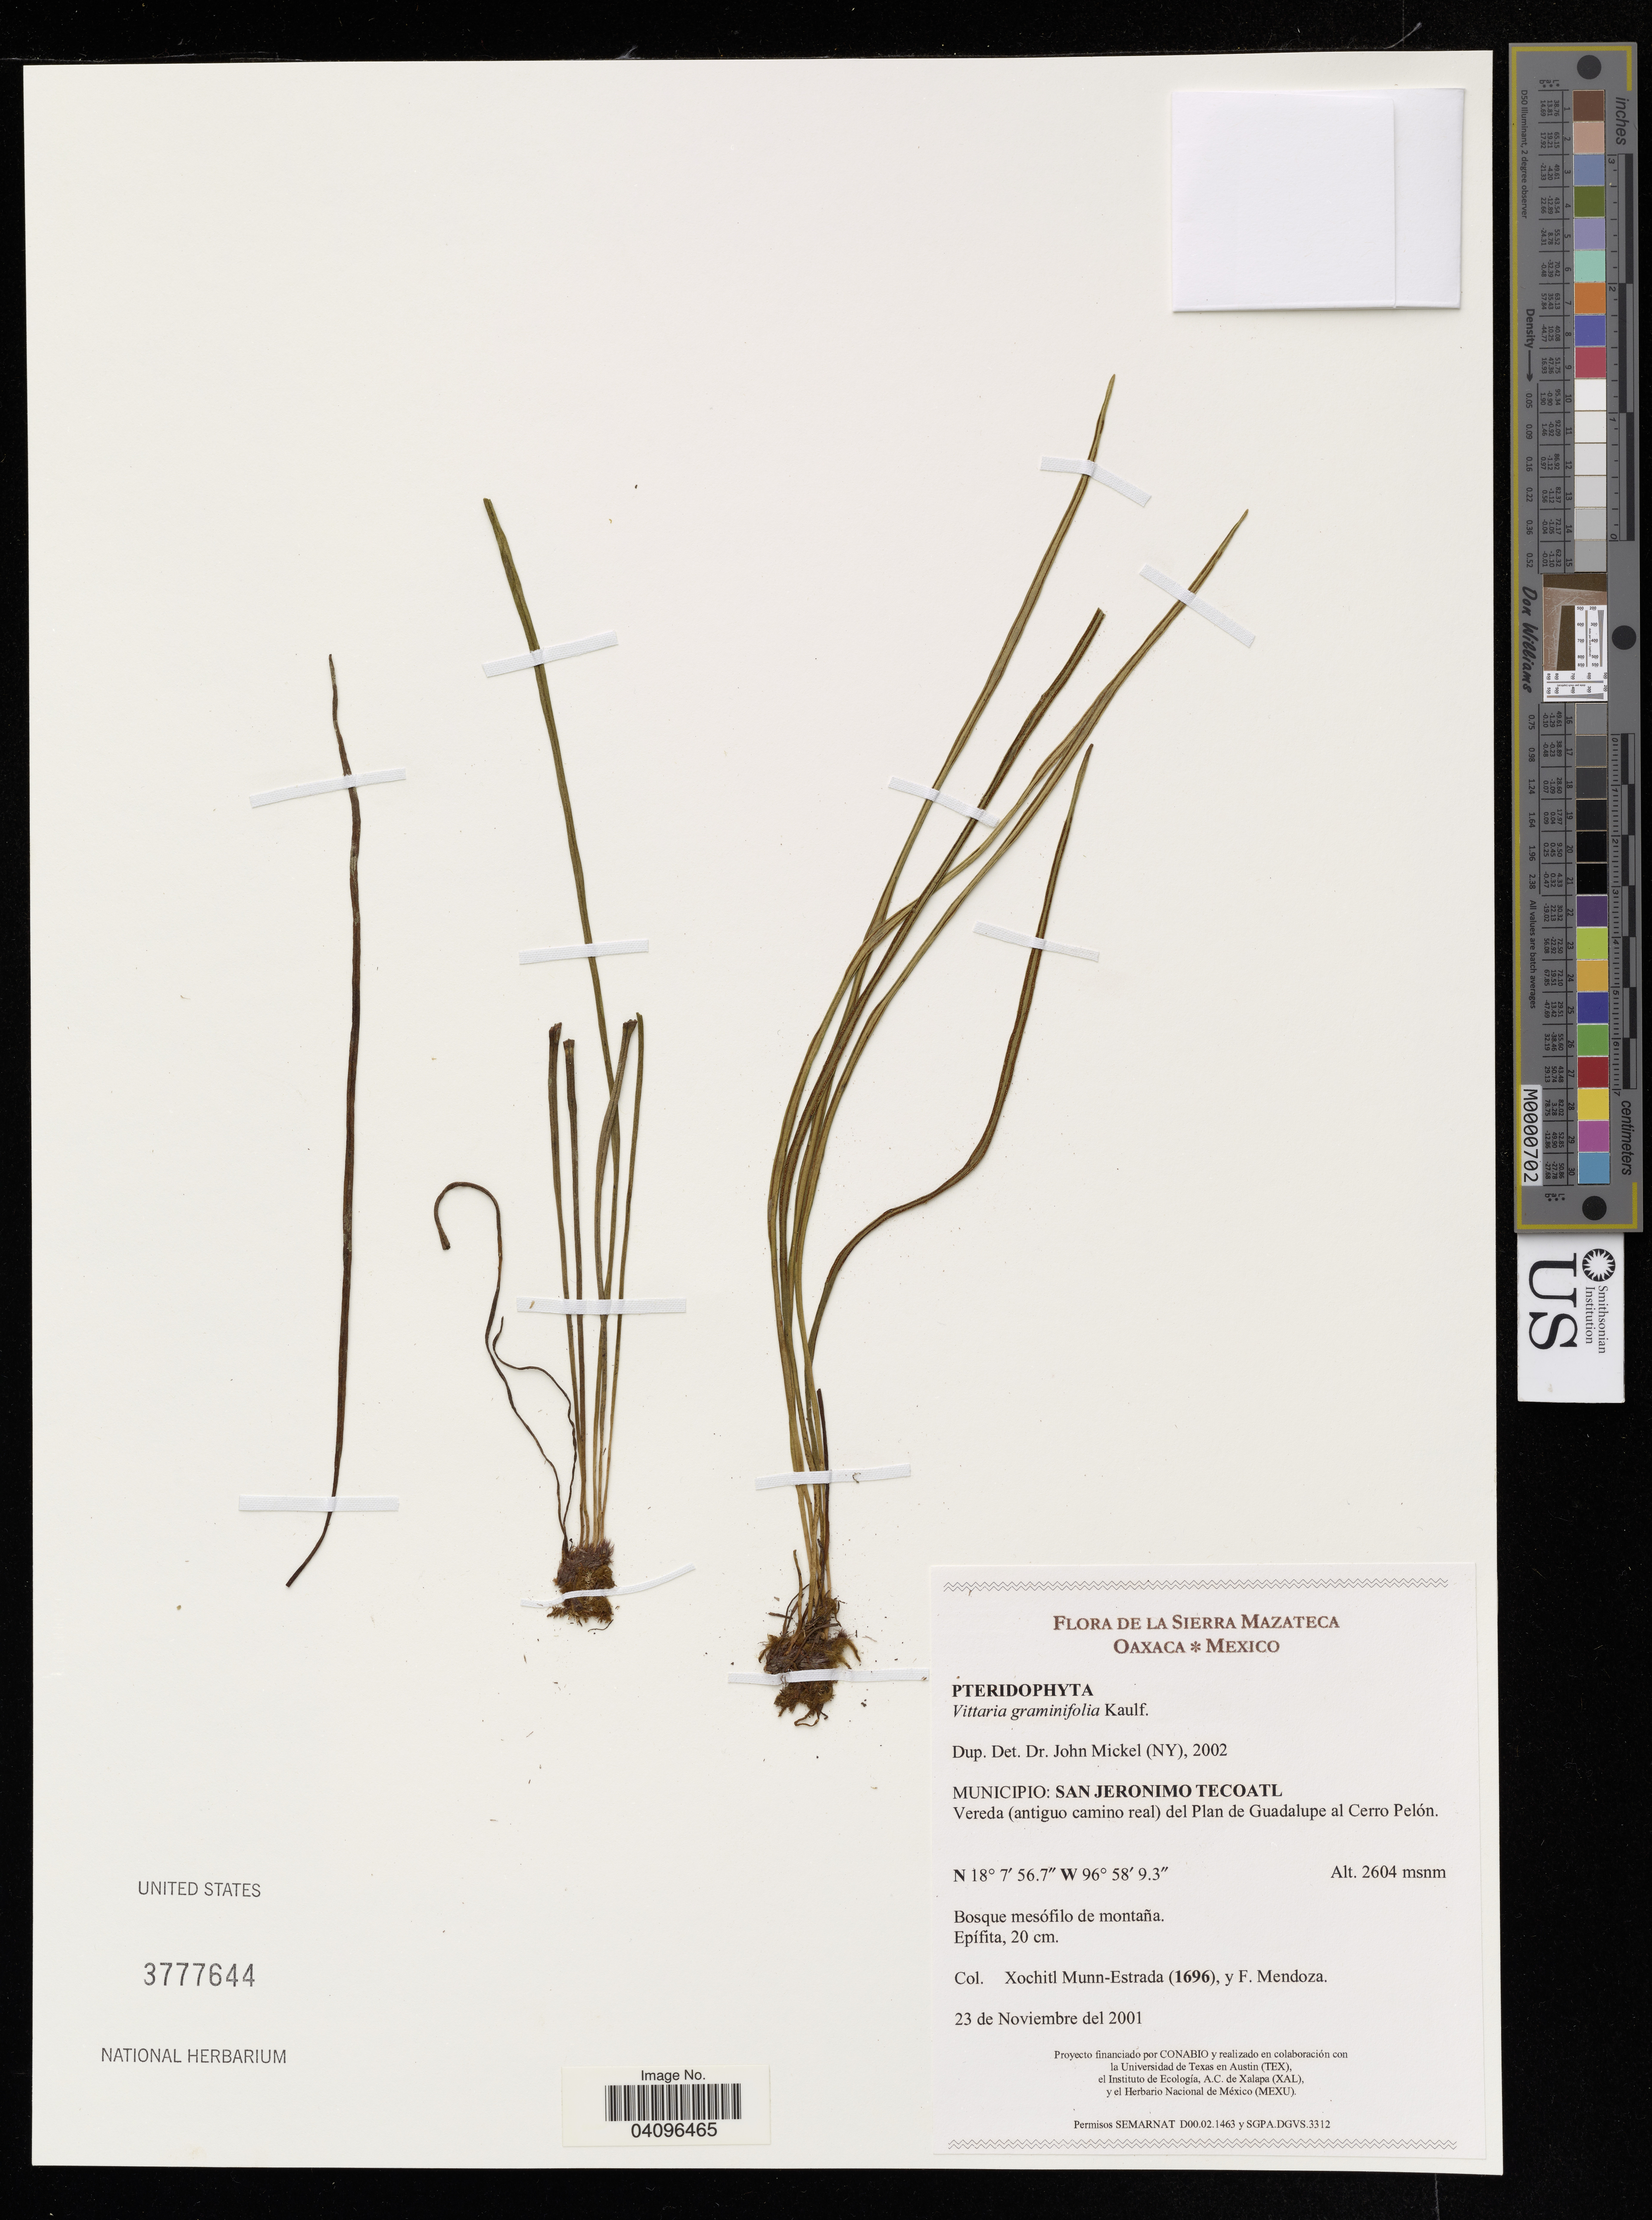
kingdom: Plantae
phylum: Tracheophyta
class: Polypodiopsida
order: Polypodiales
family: Pteridaceae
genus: Vittaria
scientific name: Vittaria graminifolia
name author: Kaulf.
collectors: X. Munn-Estrada & F. Mendoza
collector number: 1696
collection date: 2001-11-23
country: Mexico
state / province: Oaxaca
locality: La Sierra Mazateca. Municipio: San Jeronimo Tecoatl. Vereda (antiguo camino real) del Plan de Guadalupe al Cerro Pelón.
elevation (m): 2604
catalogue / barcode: US 3777644